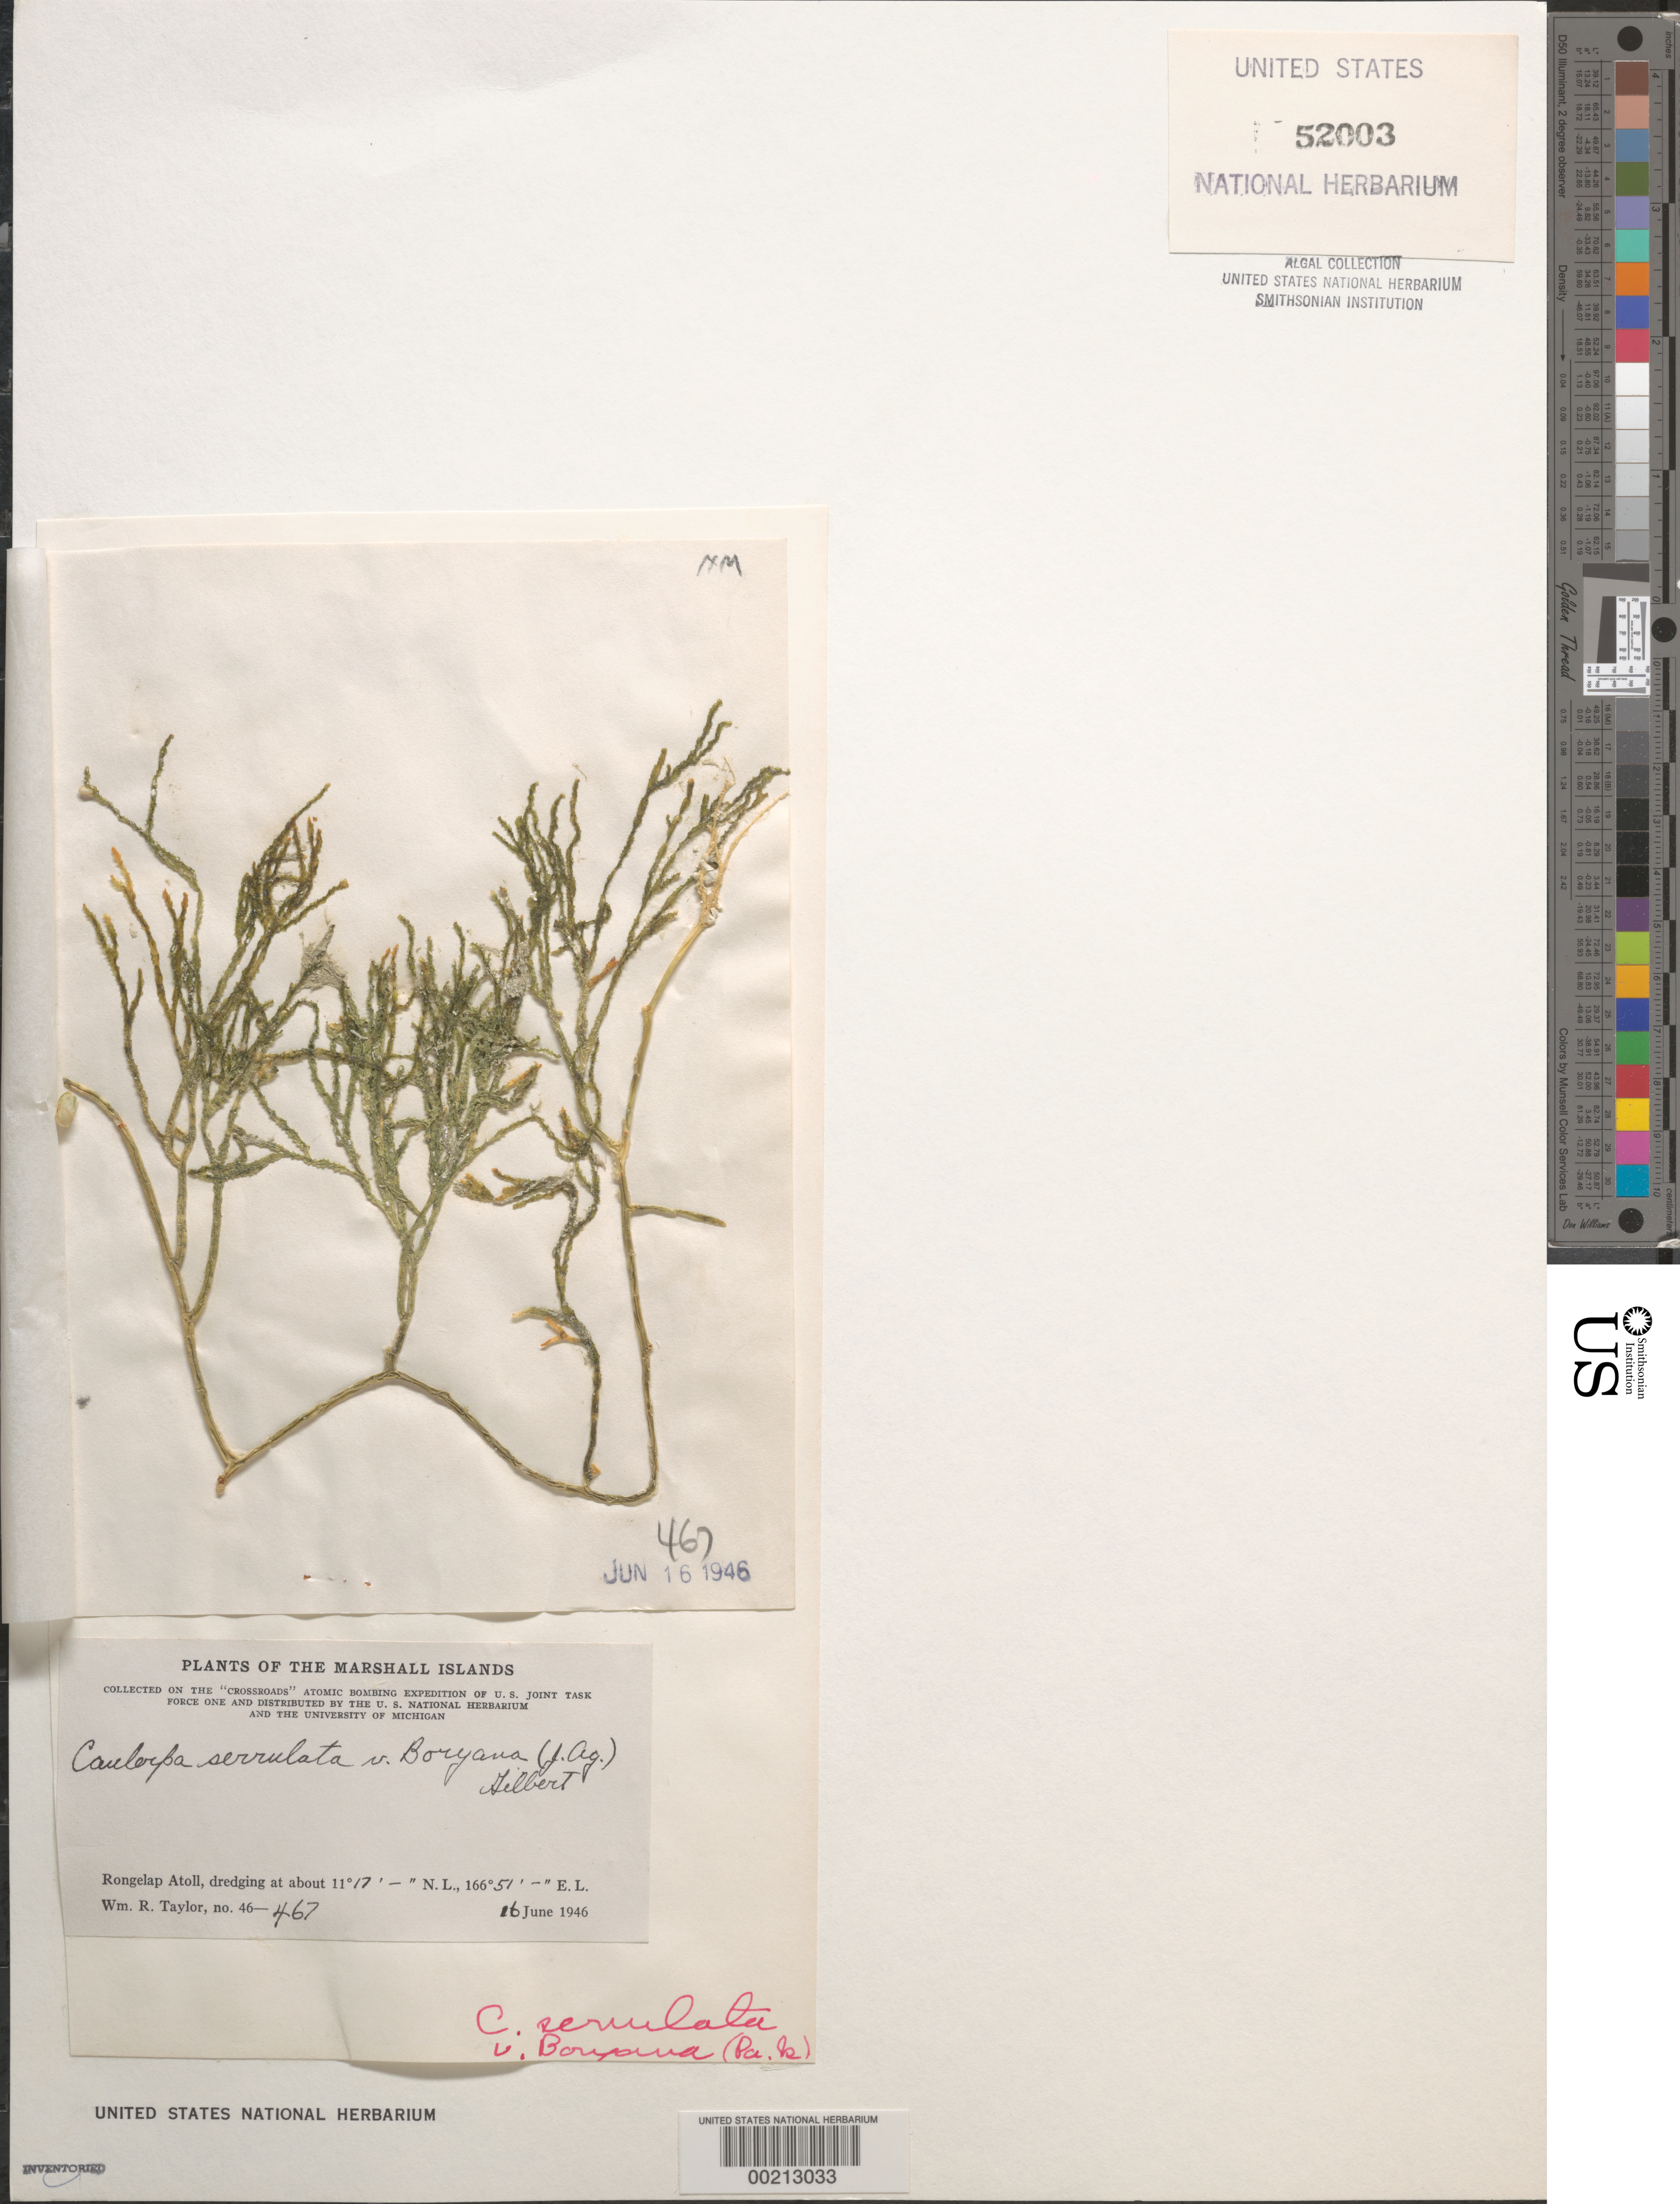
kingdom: Plantae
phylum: Chlorophyta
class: Ulvophyceae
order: Bryopsidales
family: Caulerpaceae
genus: Caulerpa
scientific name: Caulerpa serrulata var. boryana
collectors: W. R. Taylor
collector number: WRT 46-467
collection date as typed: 16 Jun 1946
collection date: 1946-06-16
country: Marshall Islands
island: Rongelap Atoll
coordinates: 11 17' N, 166 51' E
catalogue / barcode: US 52003